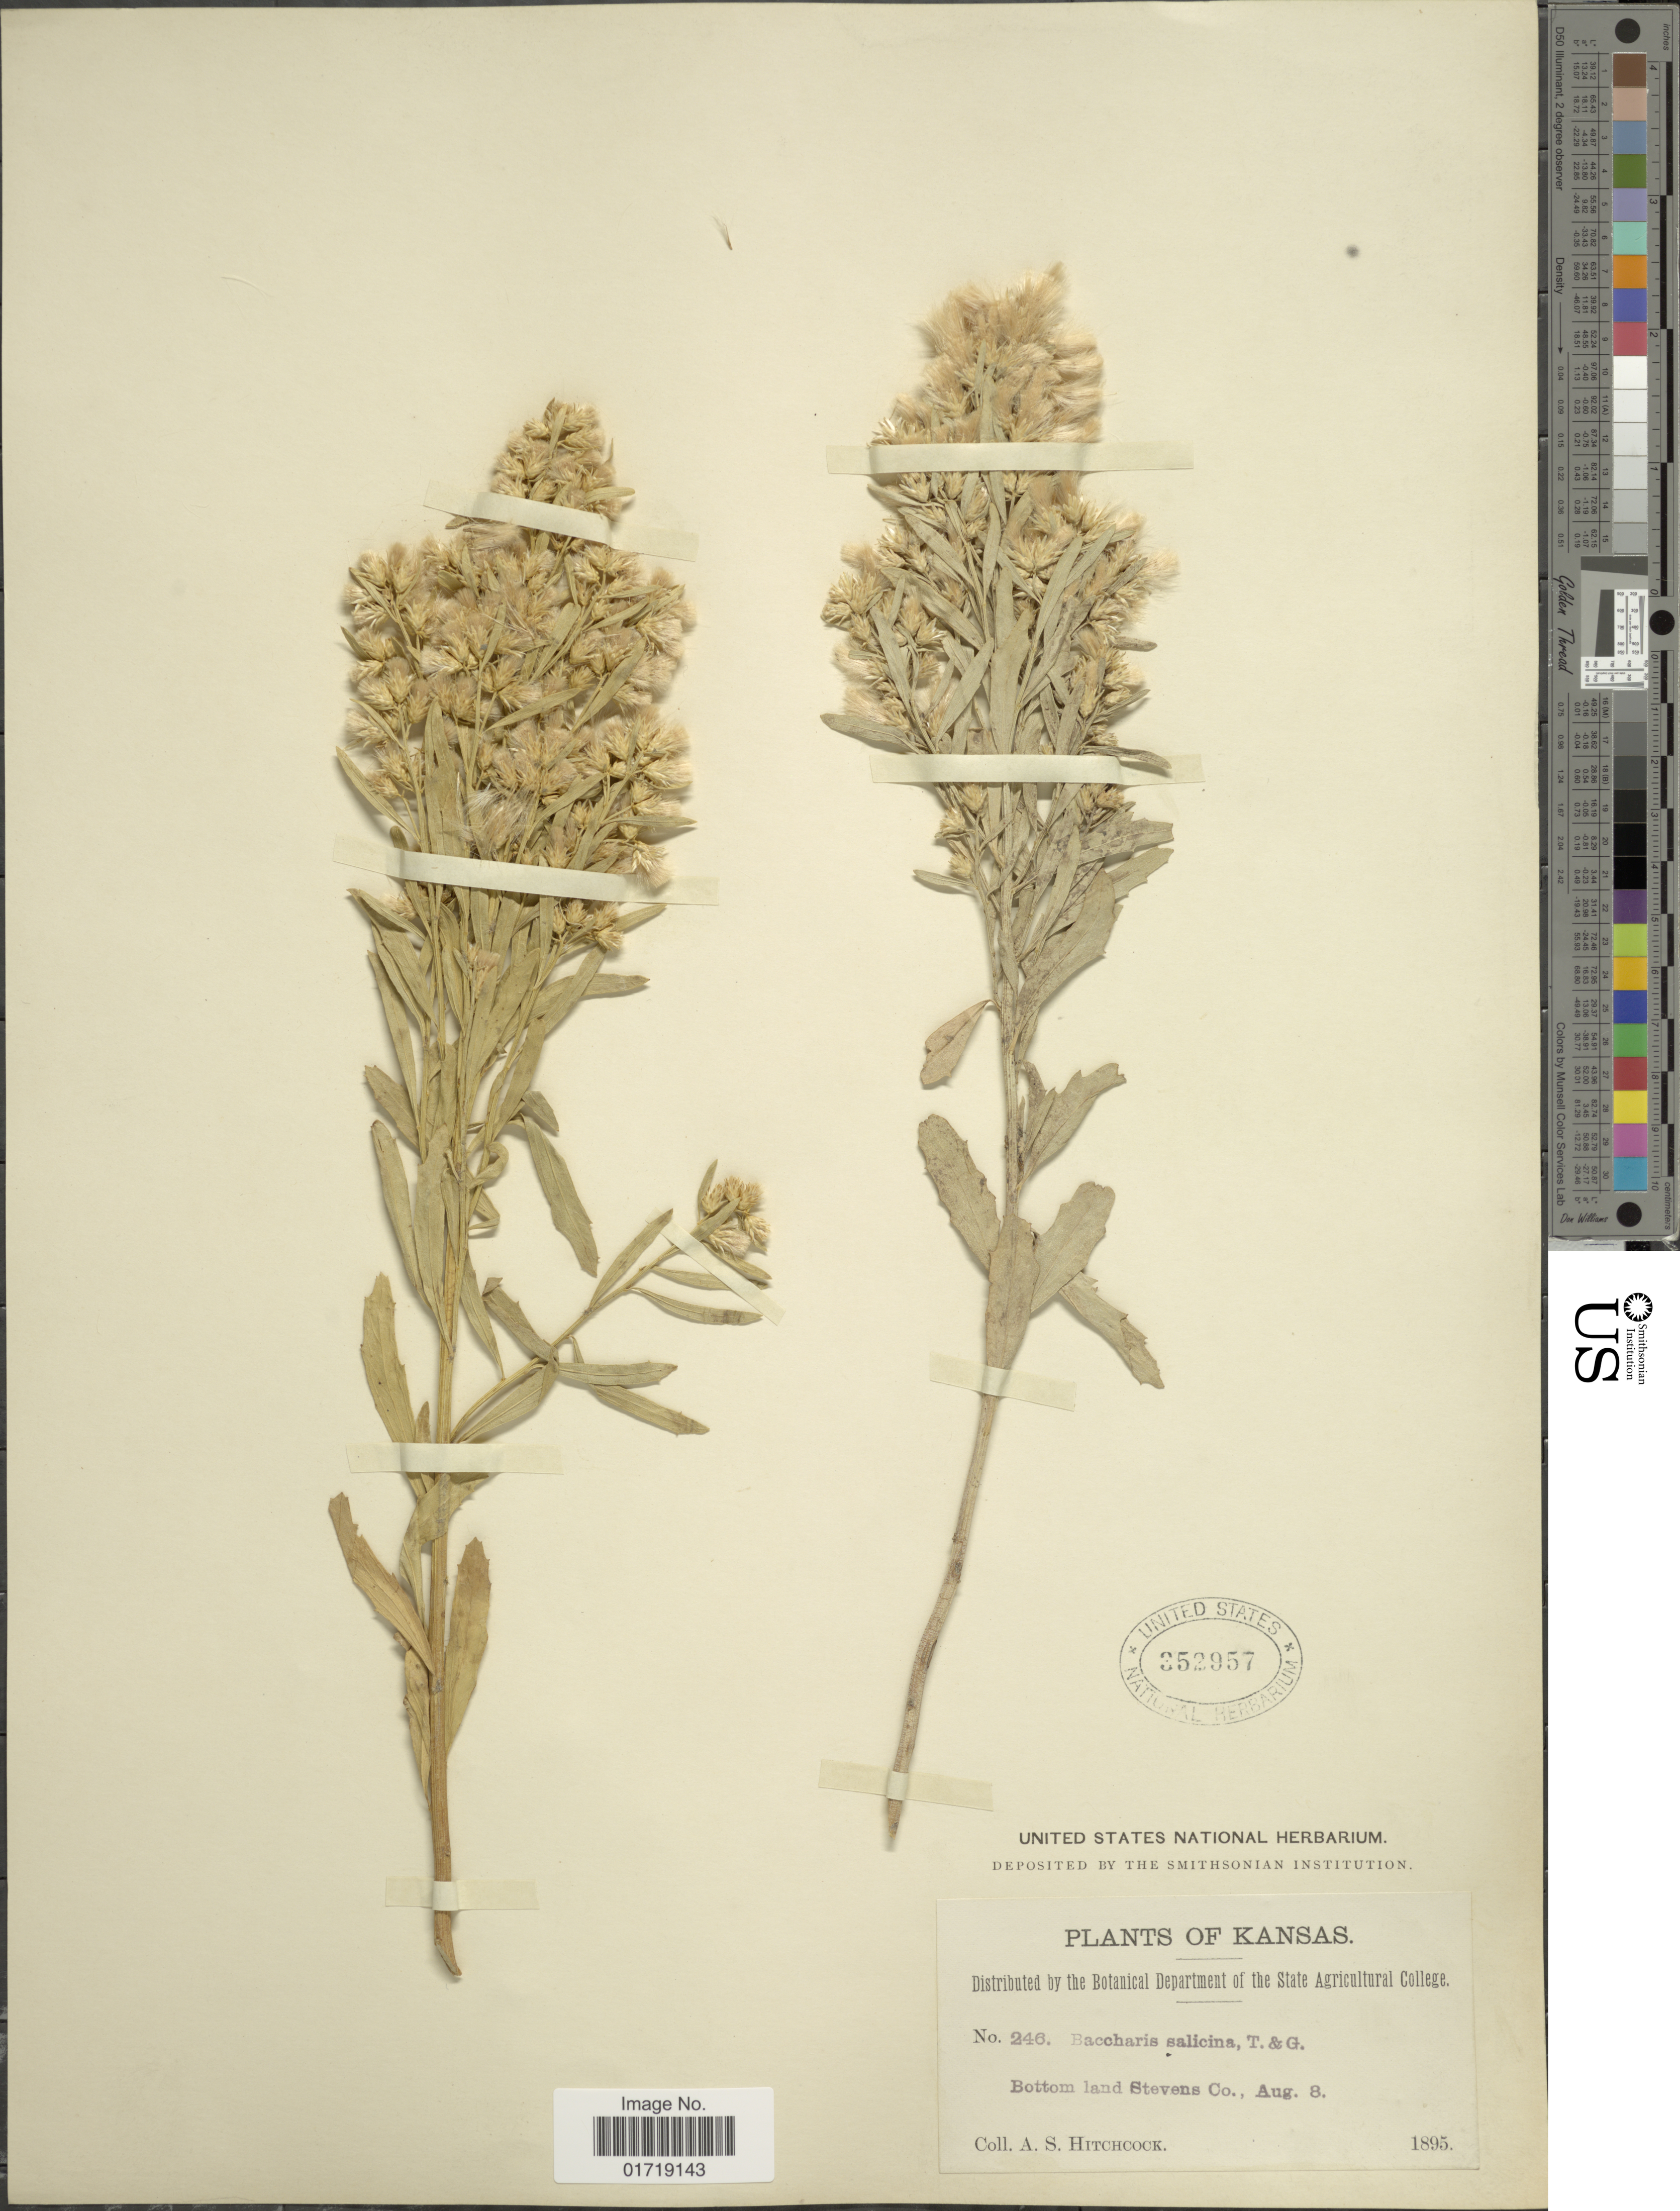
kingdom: Plantae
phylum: Tracheophyta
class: Magnoliopsida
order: Asterales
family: Asteraceae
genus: Baccharis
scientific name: Baccharis salicina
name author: Torr. & A. Gray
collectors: A. S. Hitchcock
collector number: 246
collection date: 1895-08-08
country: United States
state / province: Kansas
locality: Bottom land Stevens Co.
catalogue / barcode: US 352957